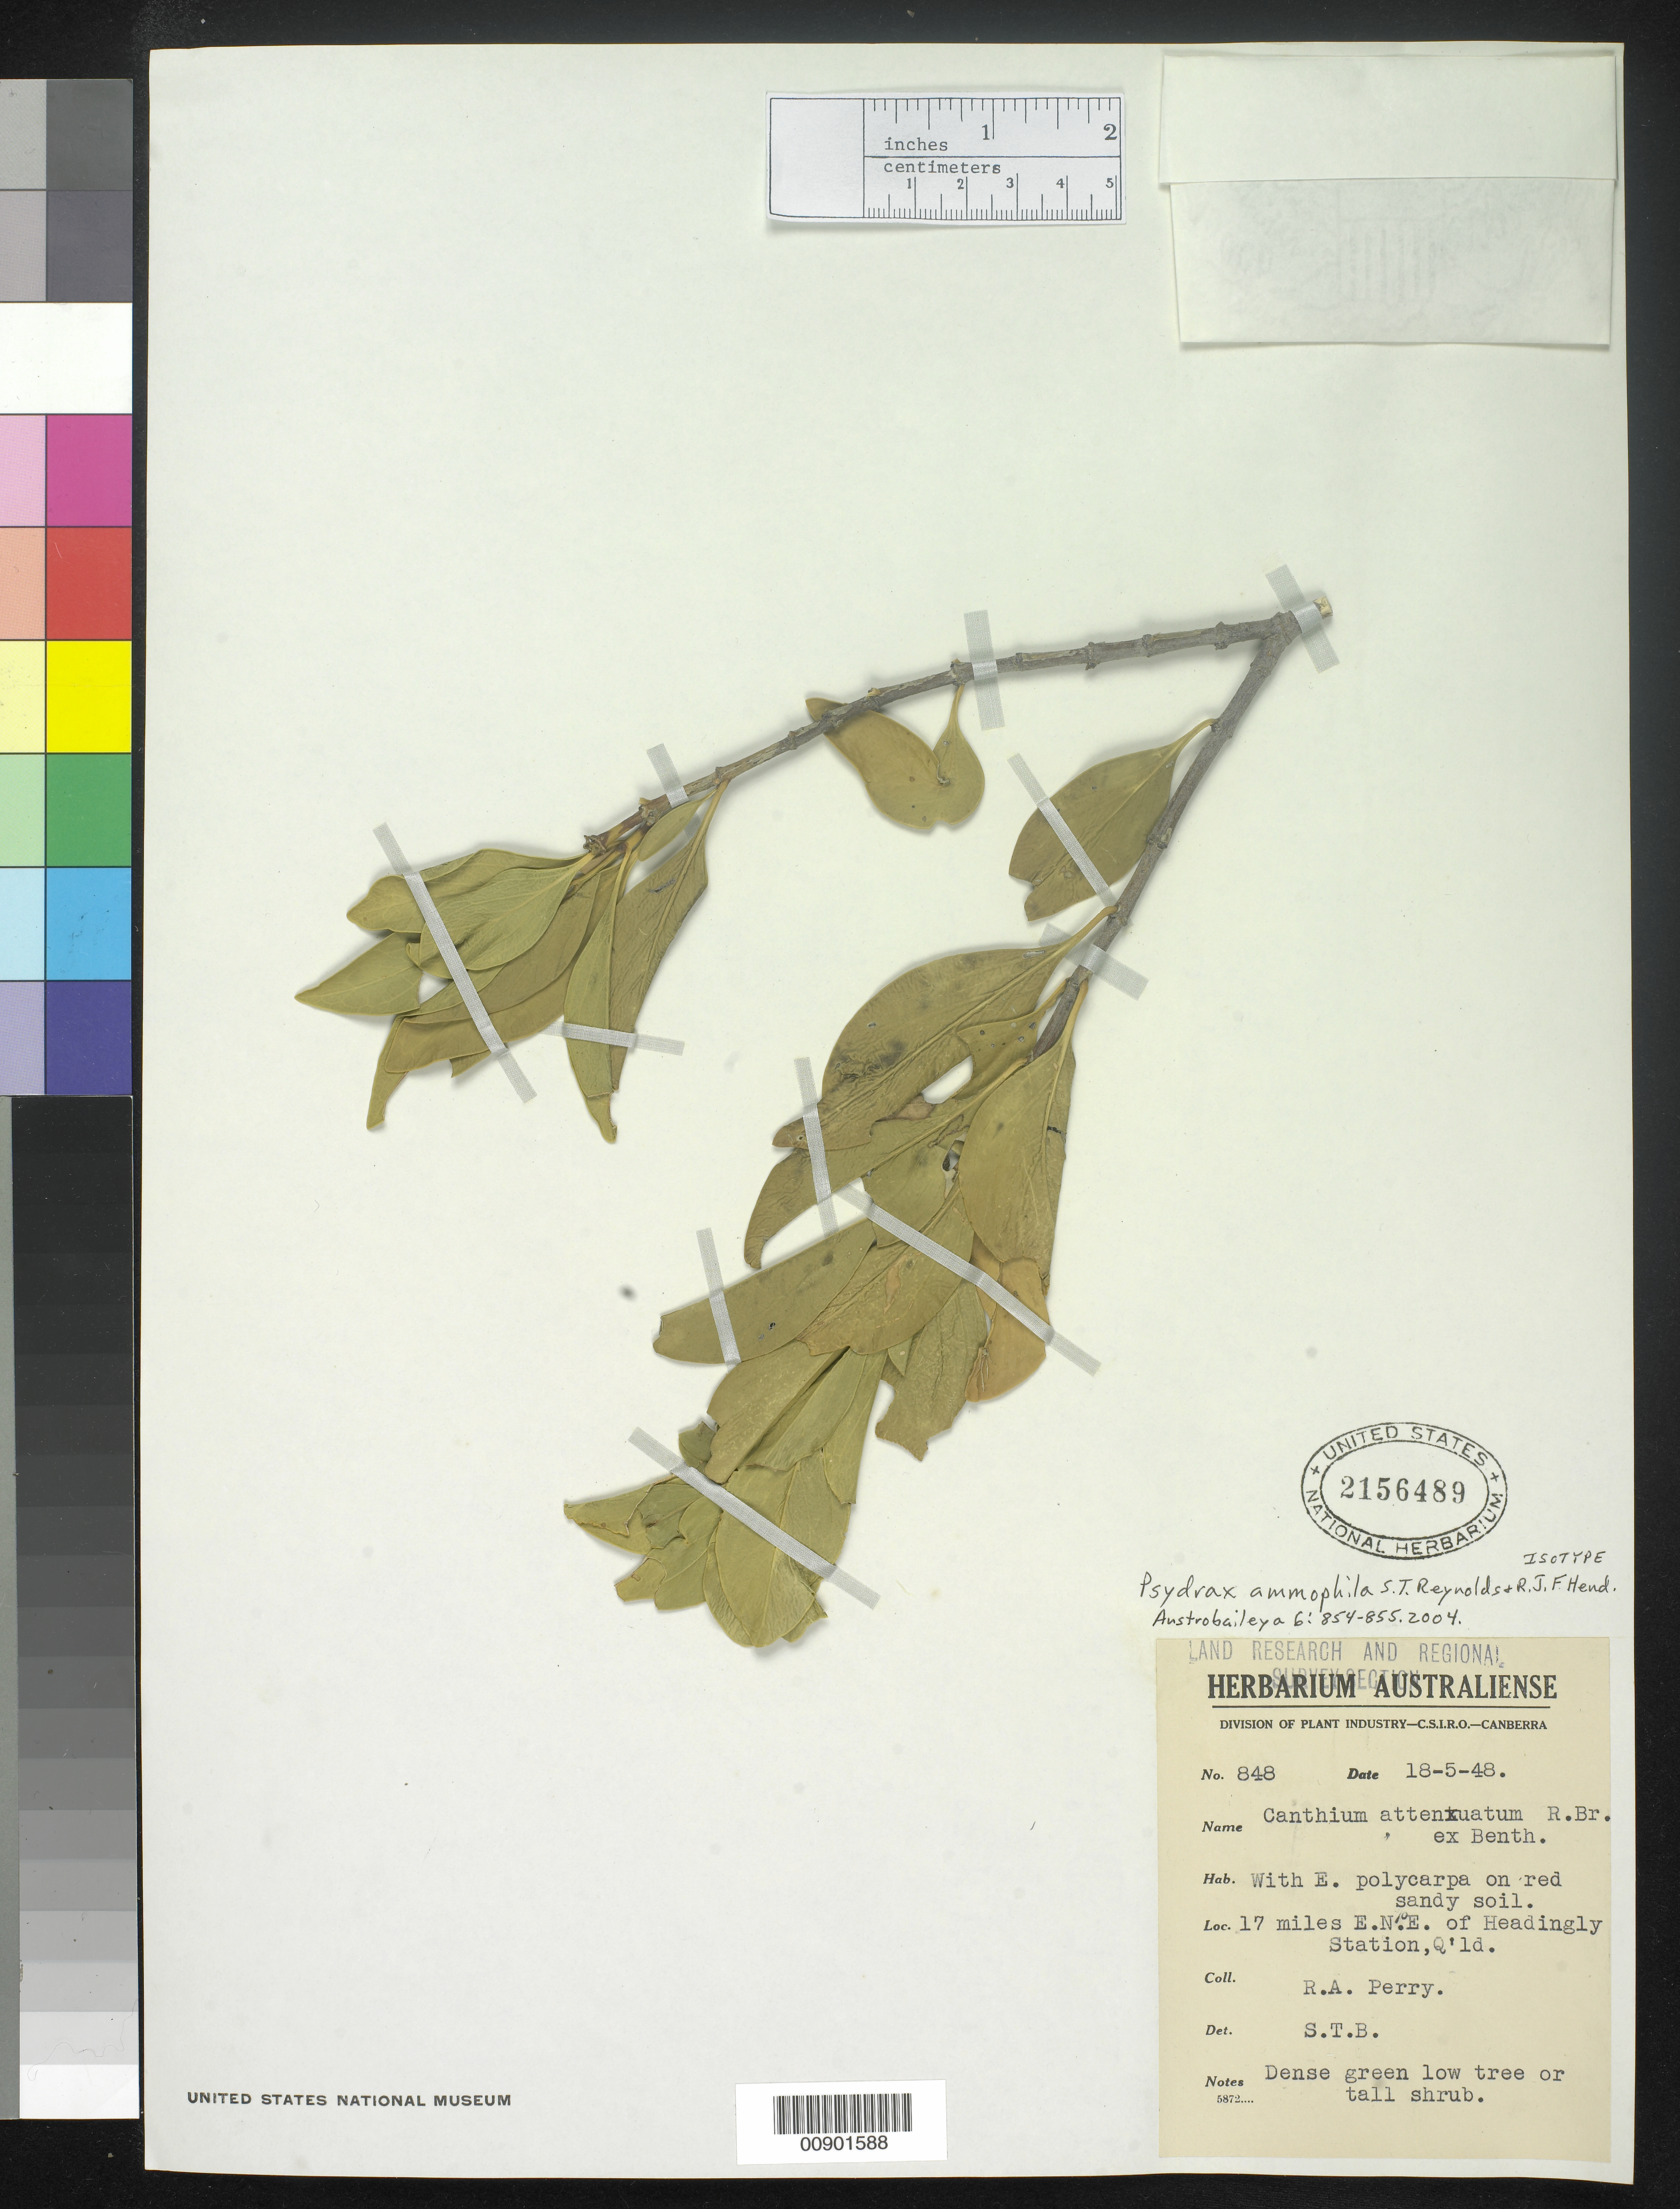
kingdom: Plantae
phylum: Tracheophyta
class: Magnoliopsida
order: Gentianales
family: Rubiaceae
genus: Psydrax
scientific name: Psydrax ammophila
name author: S. T. Reynolds & R.J.F. Hend.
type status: Isotype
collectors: Perry, R. A.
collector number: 848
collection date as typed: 18 May 1948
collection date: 1948-05-18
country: Australia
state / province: Queensland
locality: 17 miles E.N.E. of Headingly Station, Q'ld.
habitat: With E. polycarpa on red sandy soil.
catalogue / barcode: US 2156489